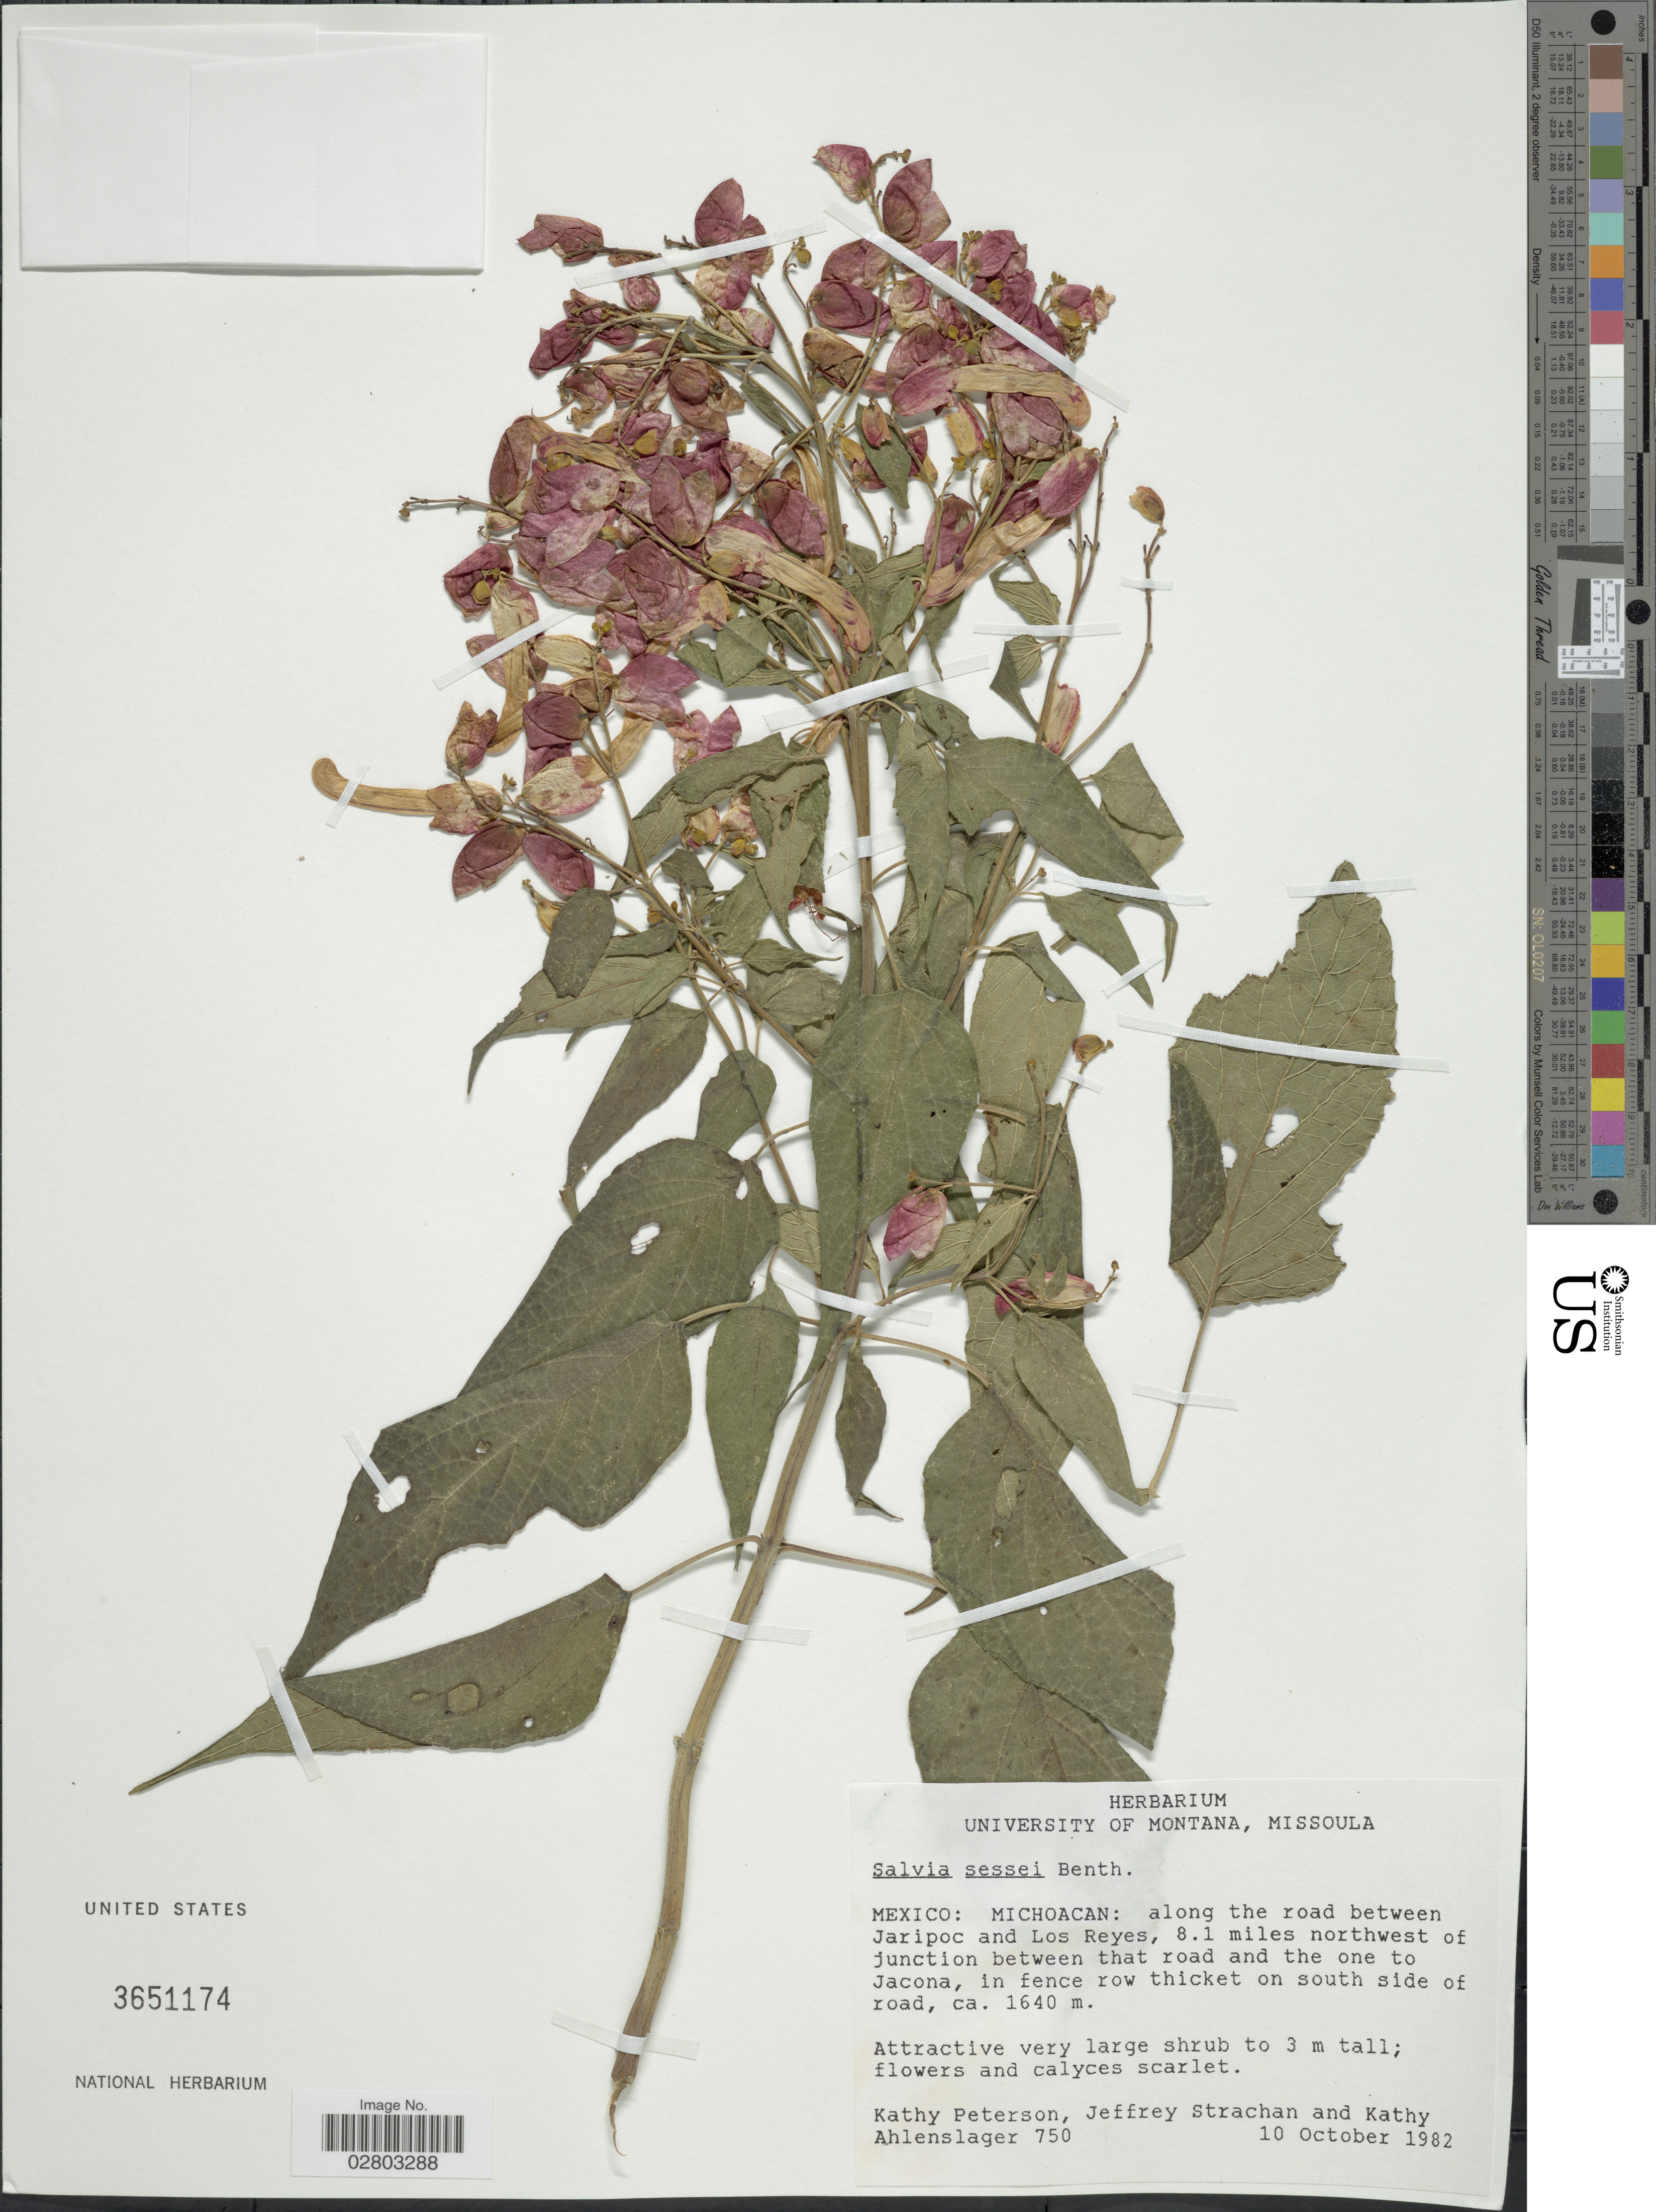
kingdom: Plantae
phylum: Tracheophyta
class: Magnoliopsida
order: Lamiales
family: Lamiaceae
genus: Salvia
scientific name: Salvia sessei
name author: Benth.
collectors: K. Peterson, J. Strachan & K. Ahlenslager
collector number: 750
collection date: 1982-10-10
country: Mexico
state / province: Michoacán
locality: Along the road between Jaripoc and Los Reyes, 8.1 miles northwest of junction between that road and the one to Jacona, in fence row thicket on south side of road.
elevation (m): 1640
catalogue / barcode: US 3651174